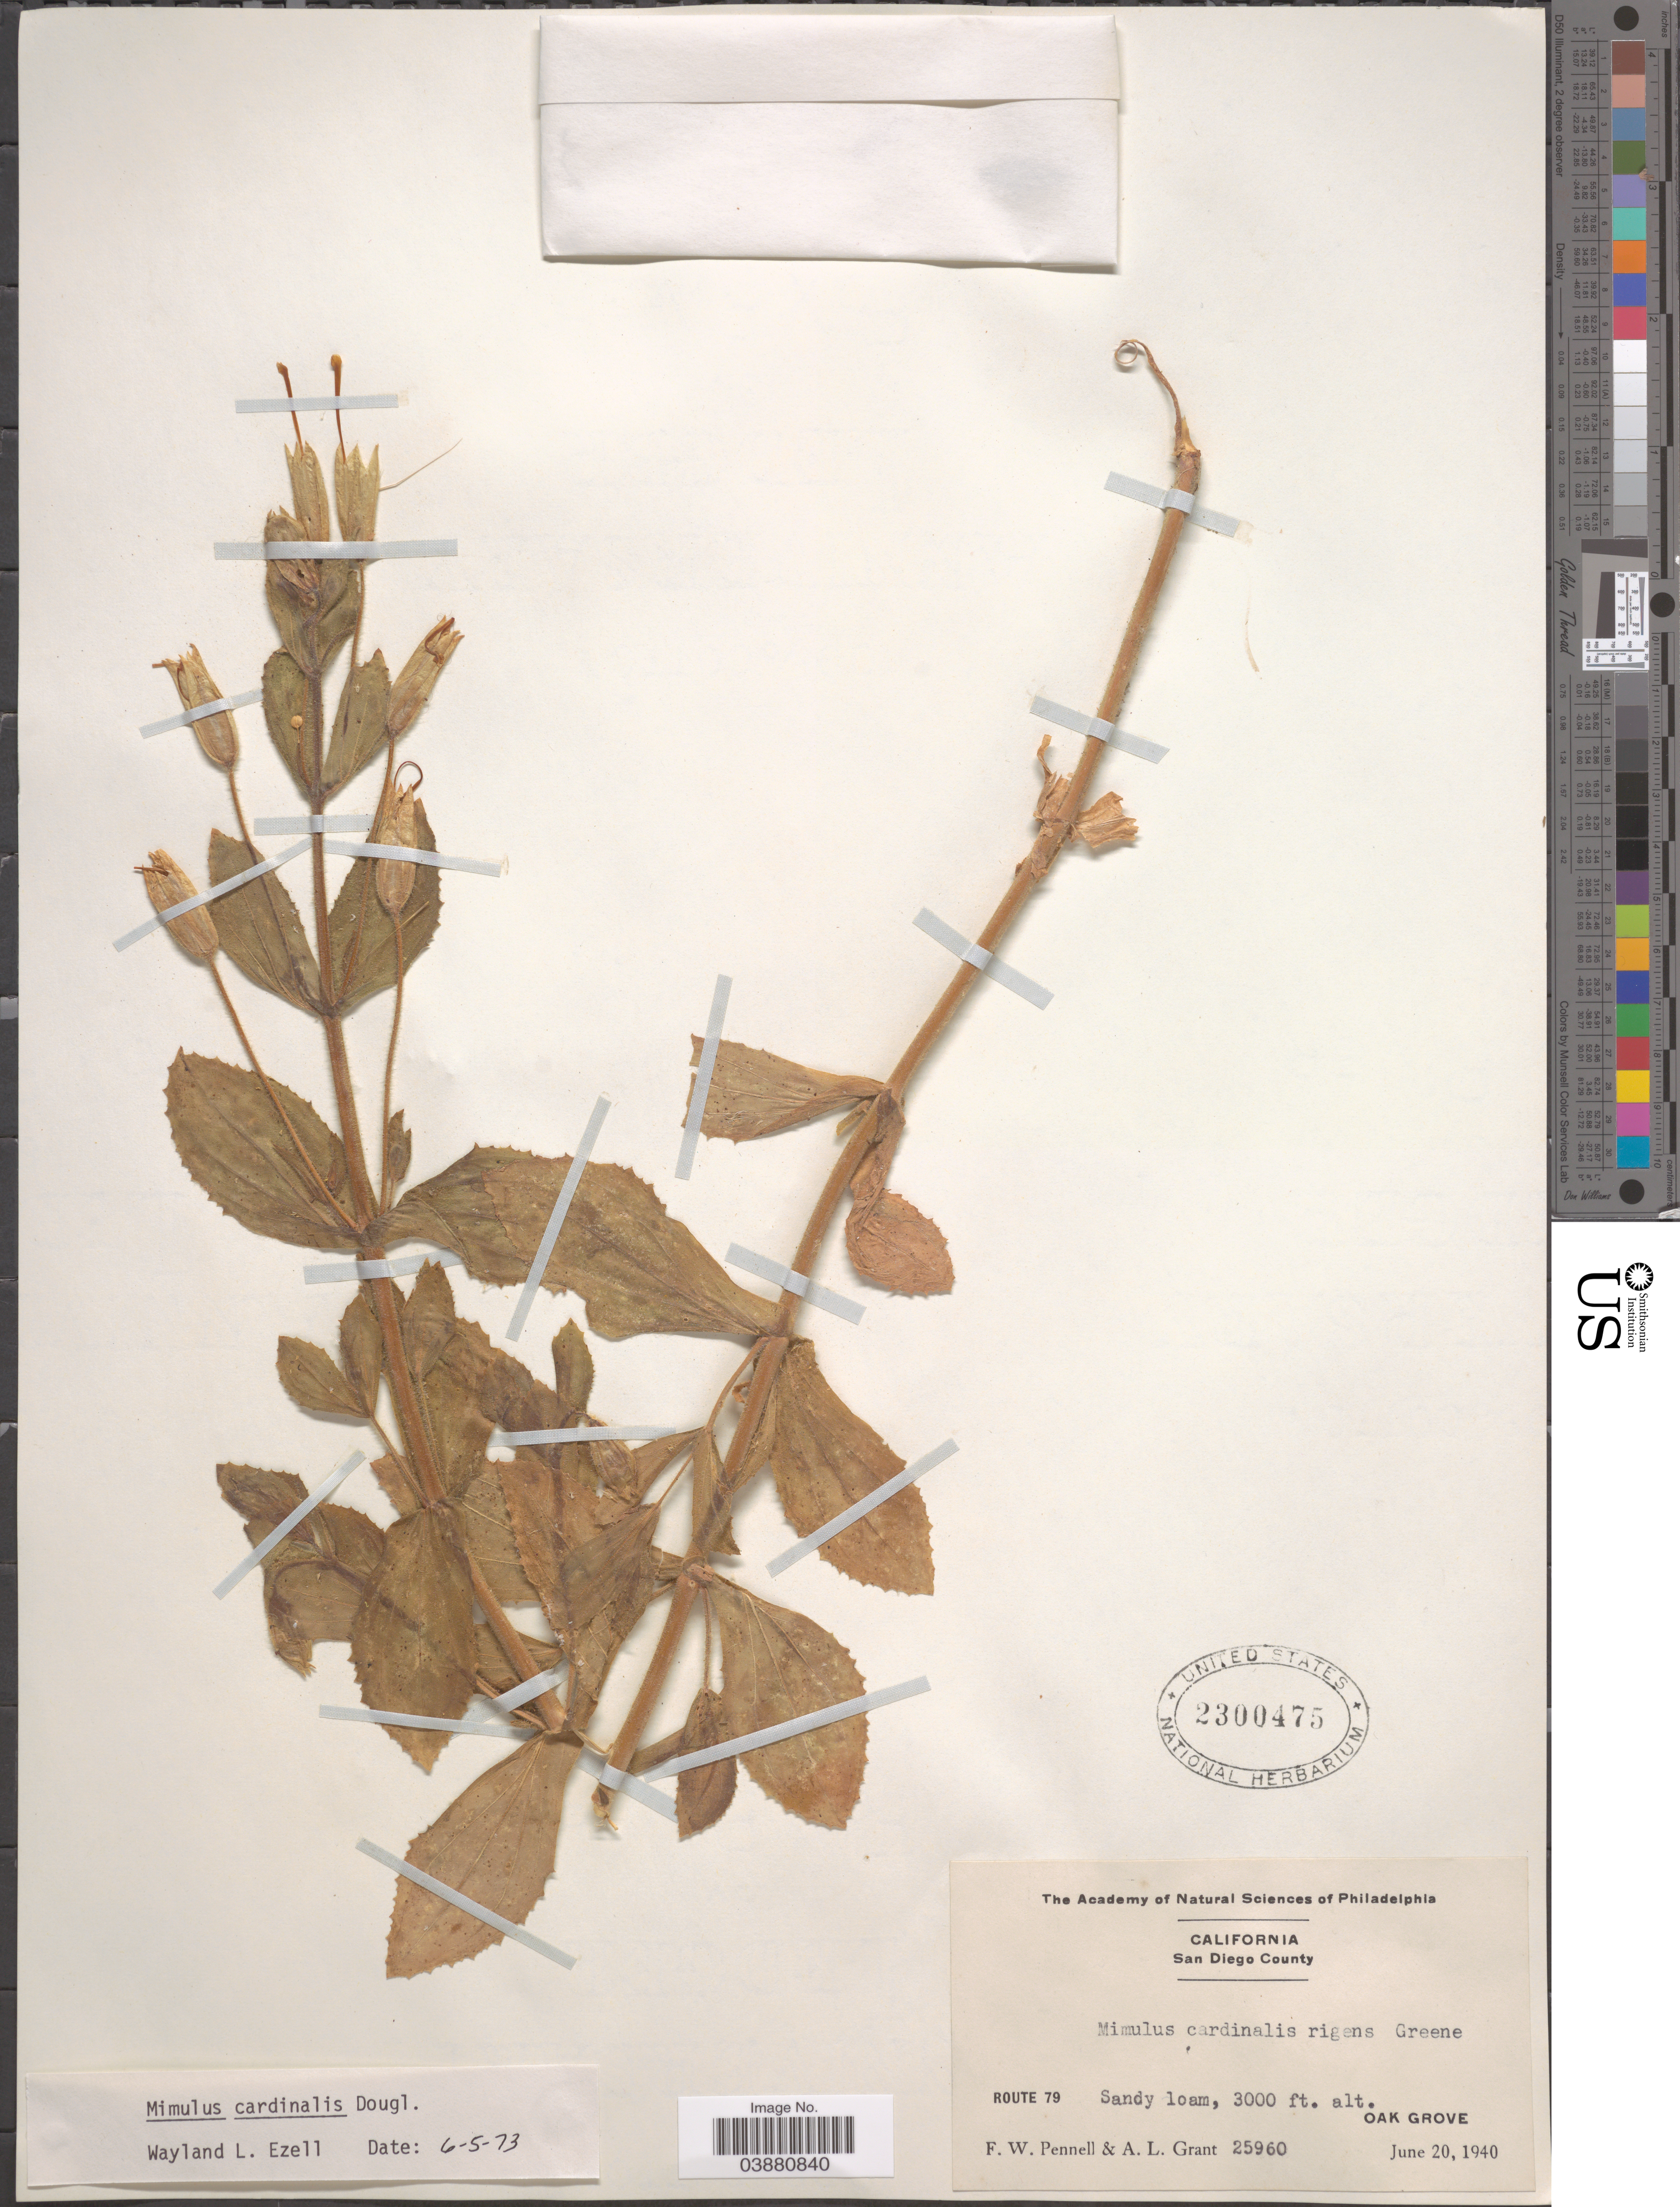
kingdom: Plantae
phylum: Tracheophyta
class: Magnoliopsida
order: Lamiales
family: Phrymaceae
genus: Mimulus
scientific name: Mimulus cardinalis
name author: Douglas ex Benth.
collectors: F. W. Pennell & A. L. Grant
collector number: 25960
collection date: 1940-06-20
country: United States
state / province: California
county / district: San Diego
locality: San Diego County. Rout 79. Sandy loam, Oak Grove.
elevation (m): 914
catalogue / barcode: US 2300475